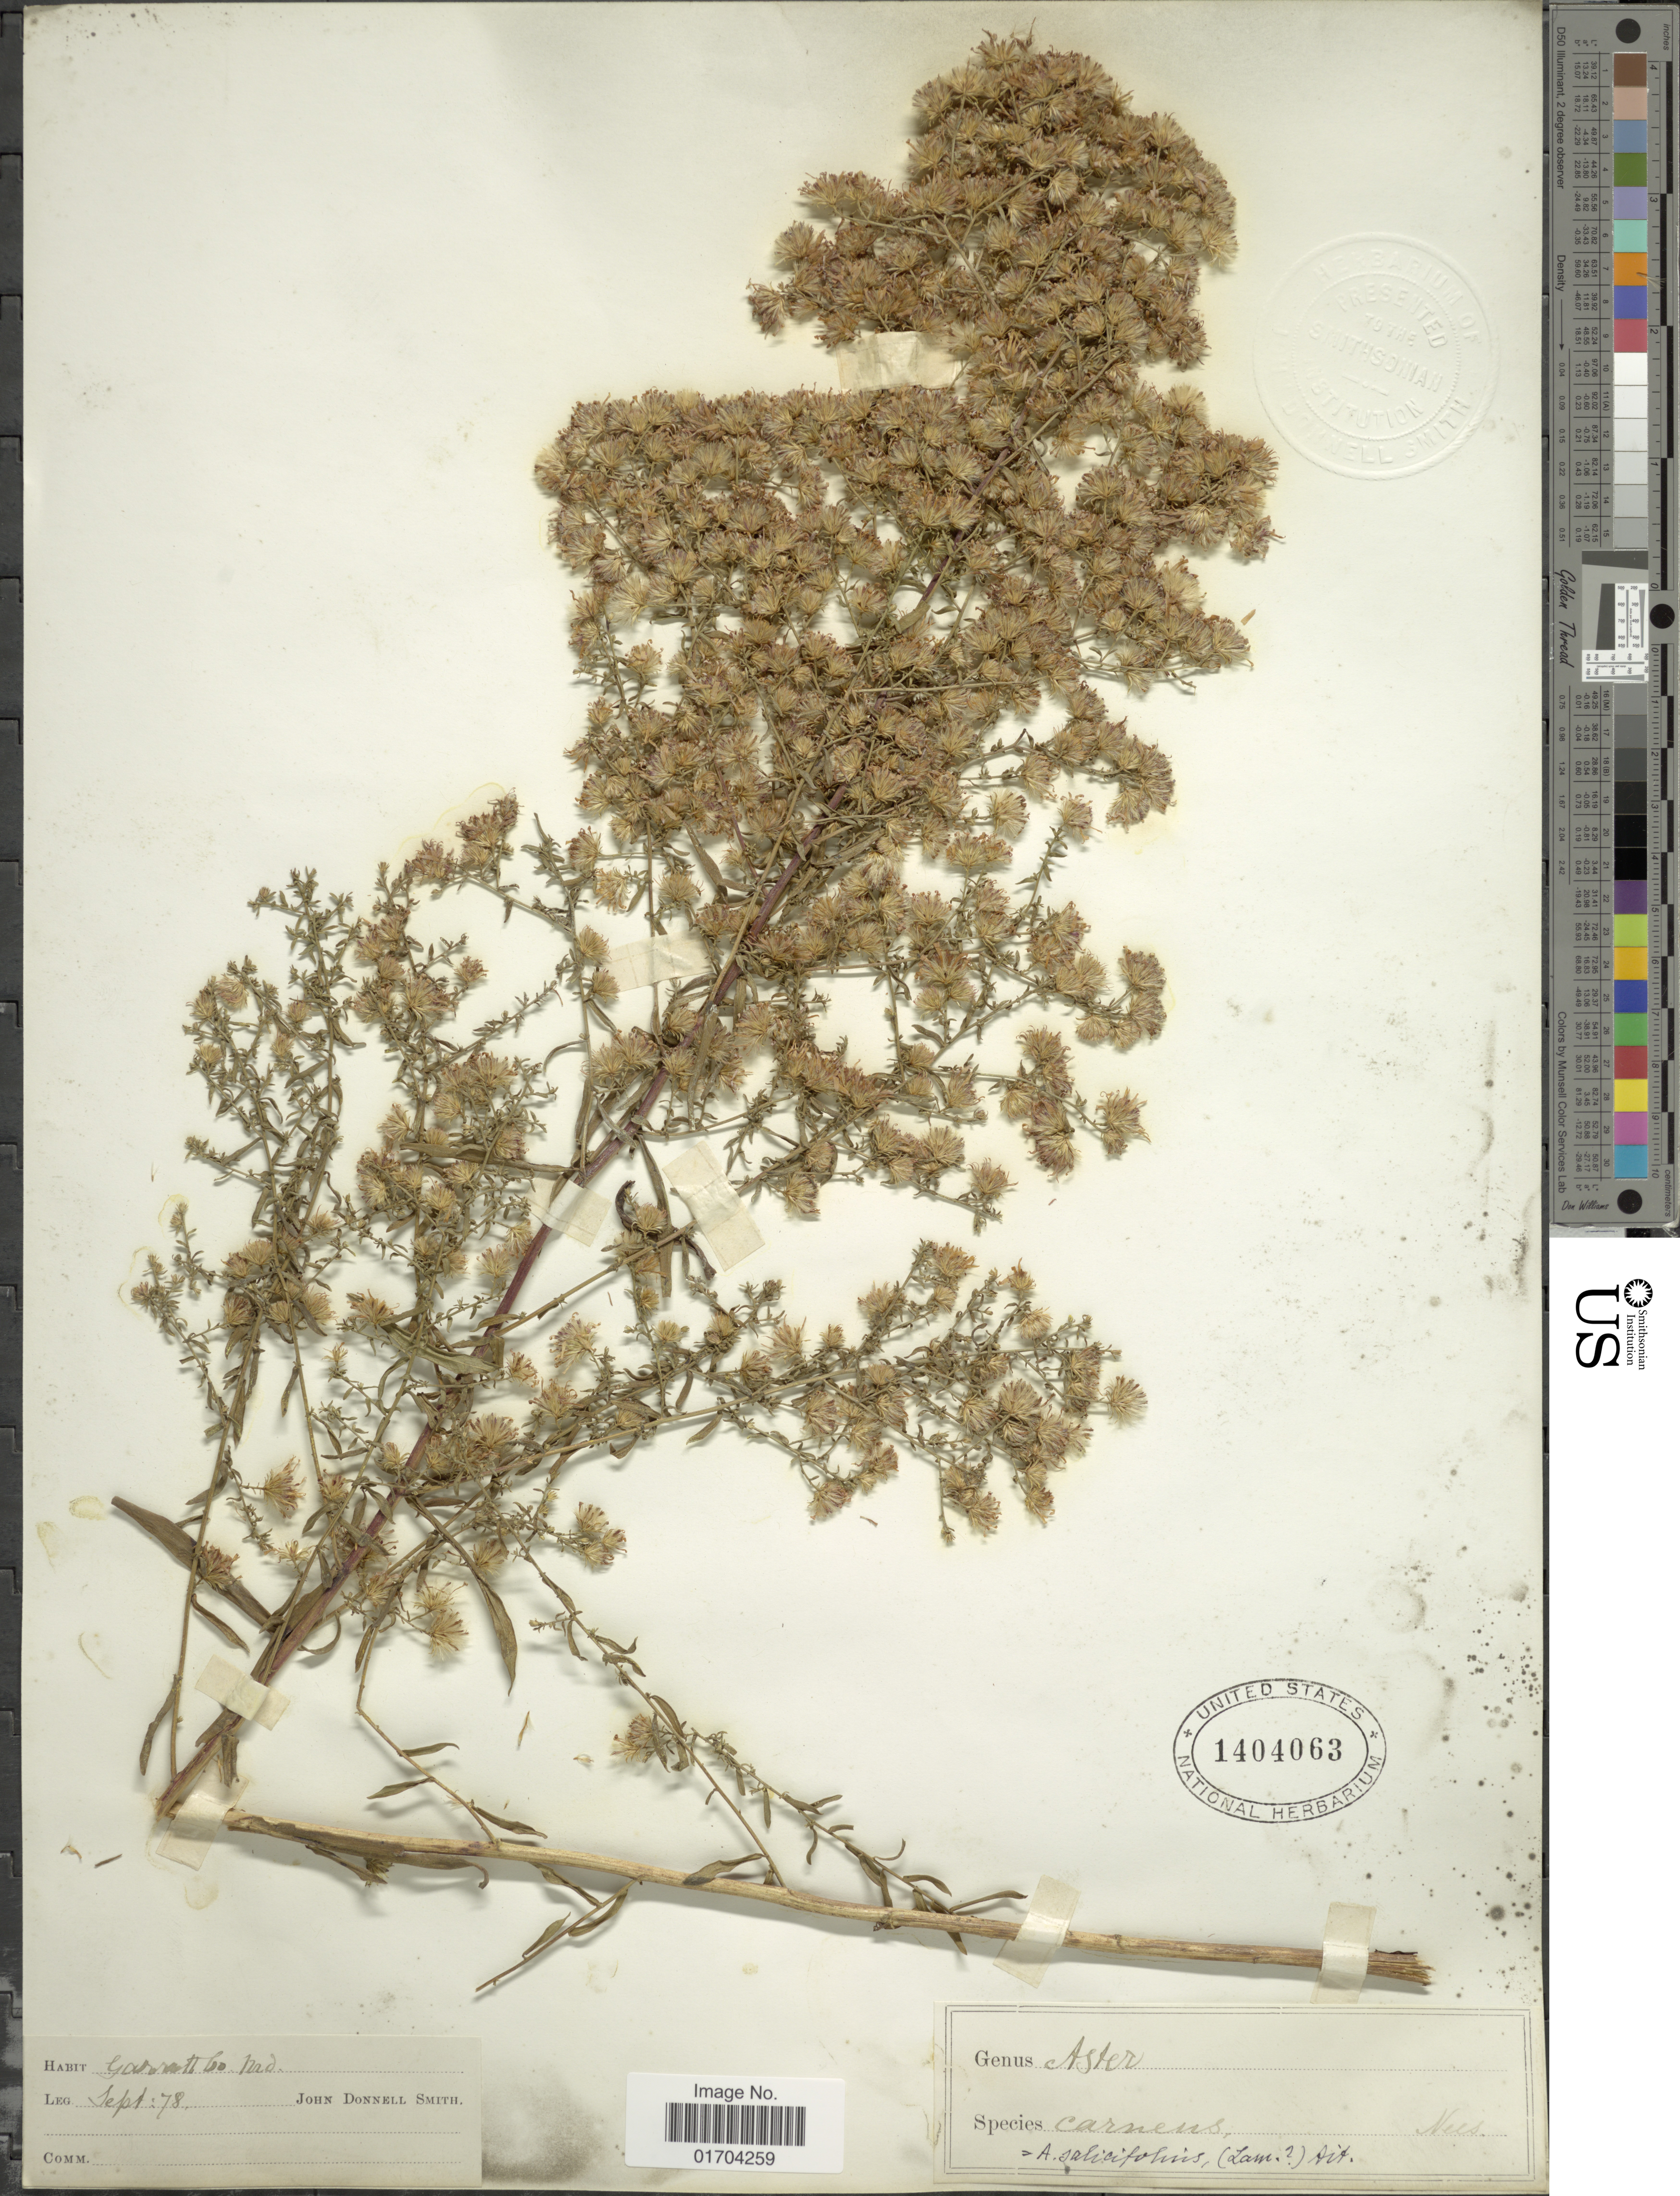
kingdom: Plantae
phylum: Tracheophyta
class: Magnoliopsida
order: Asterales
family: Asteraceae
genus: Symphyotrichum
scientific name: Symphyotrichum sp.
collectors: J. Donnell Smith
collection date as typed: Transcribed d/m/y: /9/78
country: United States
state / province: Maryland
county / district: Garrett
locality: Garrett Co.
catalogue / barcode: US 1404063